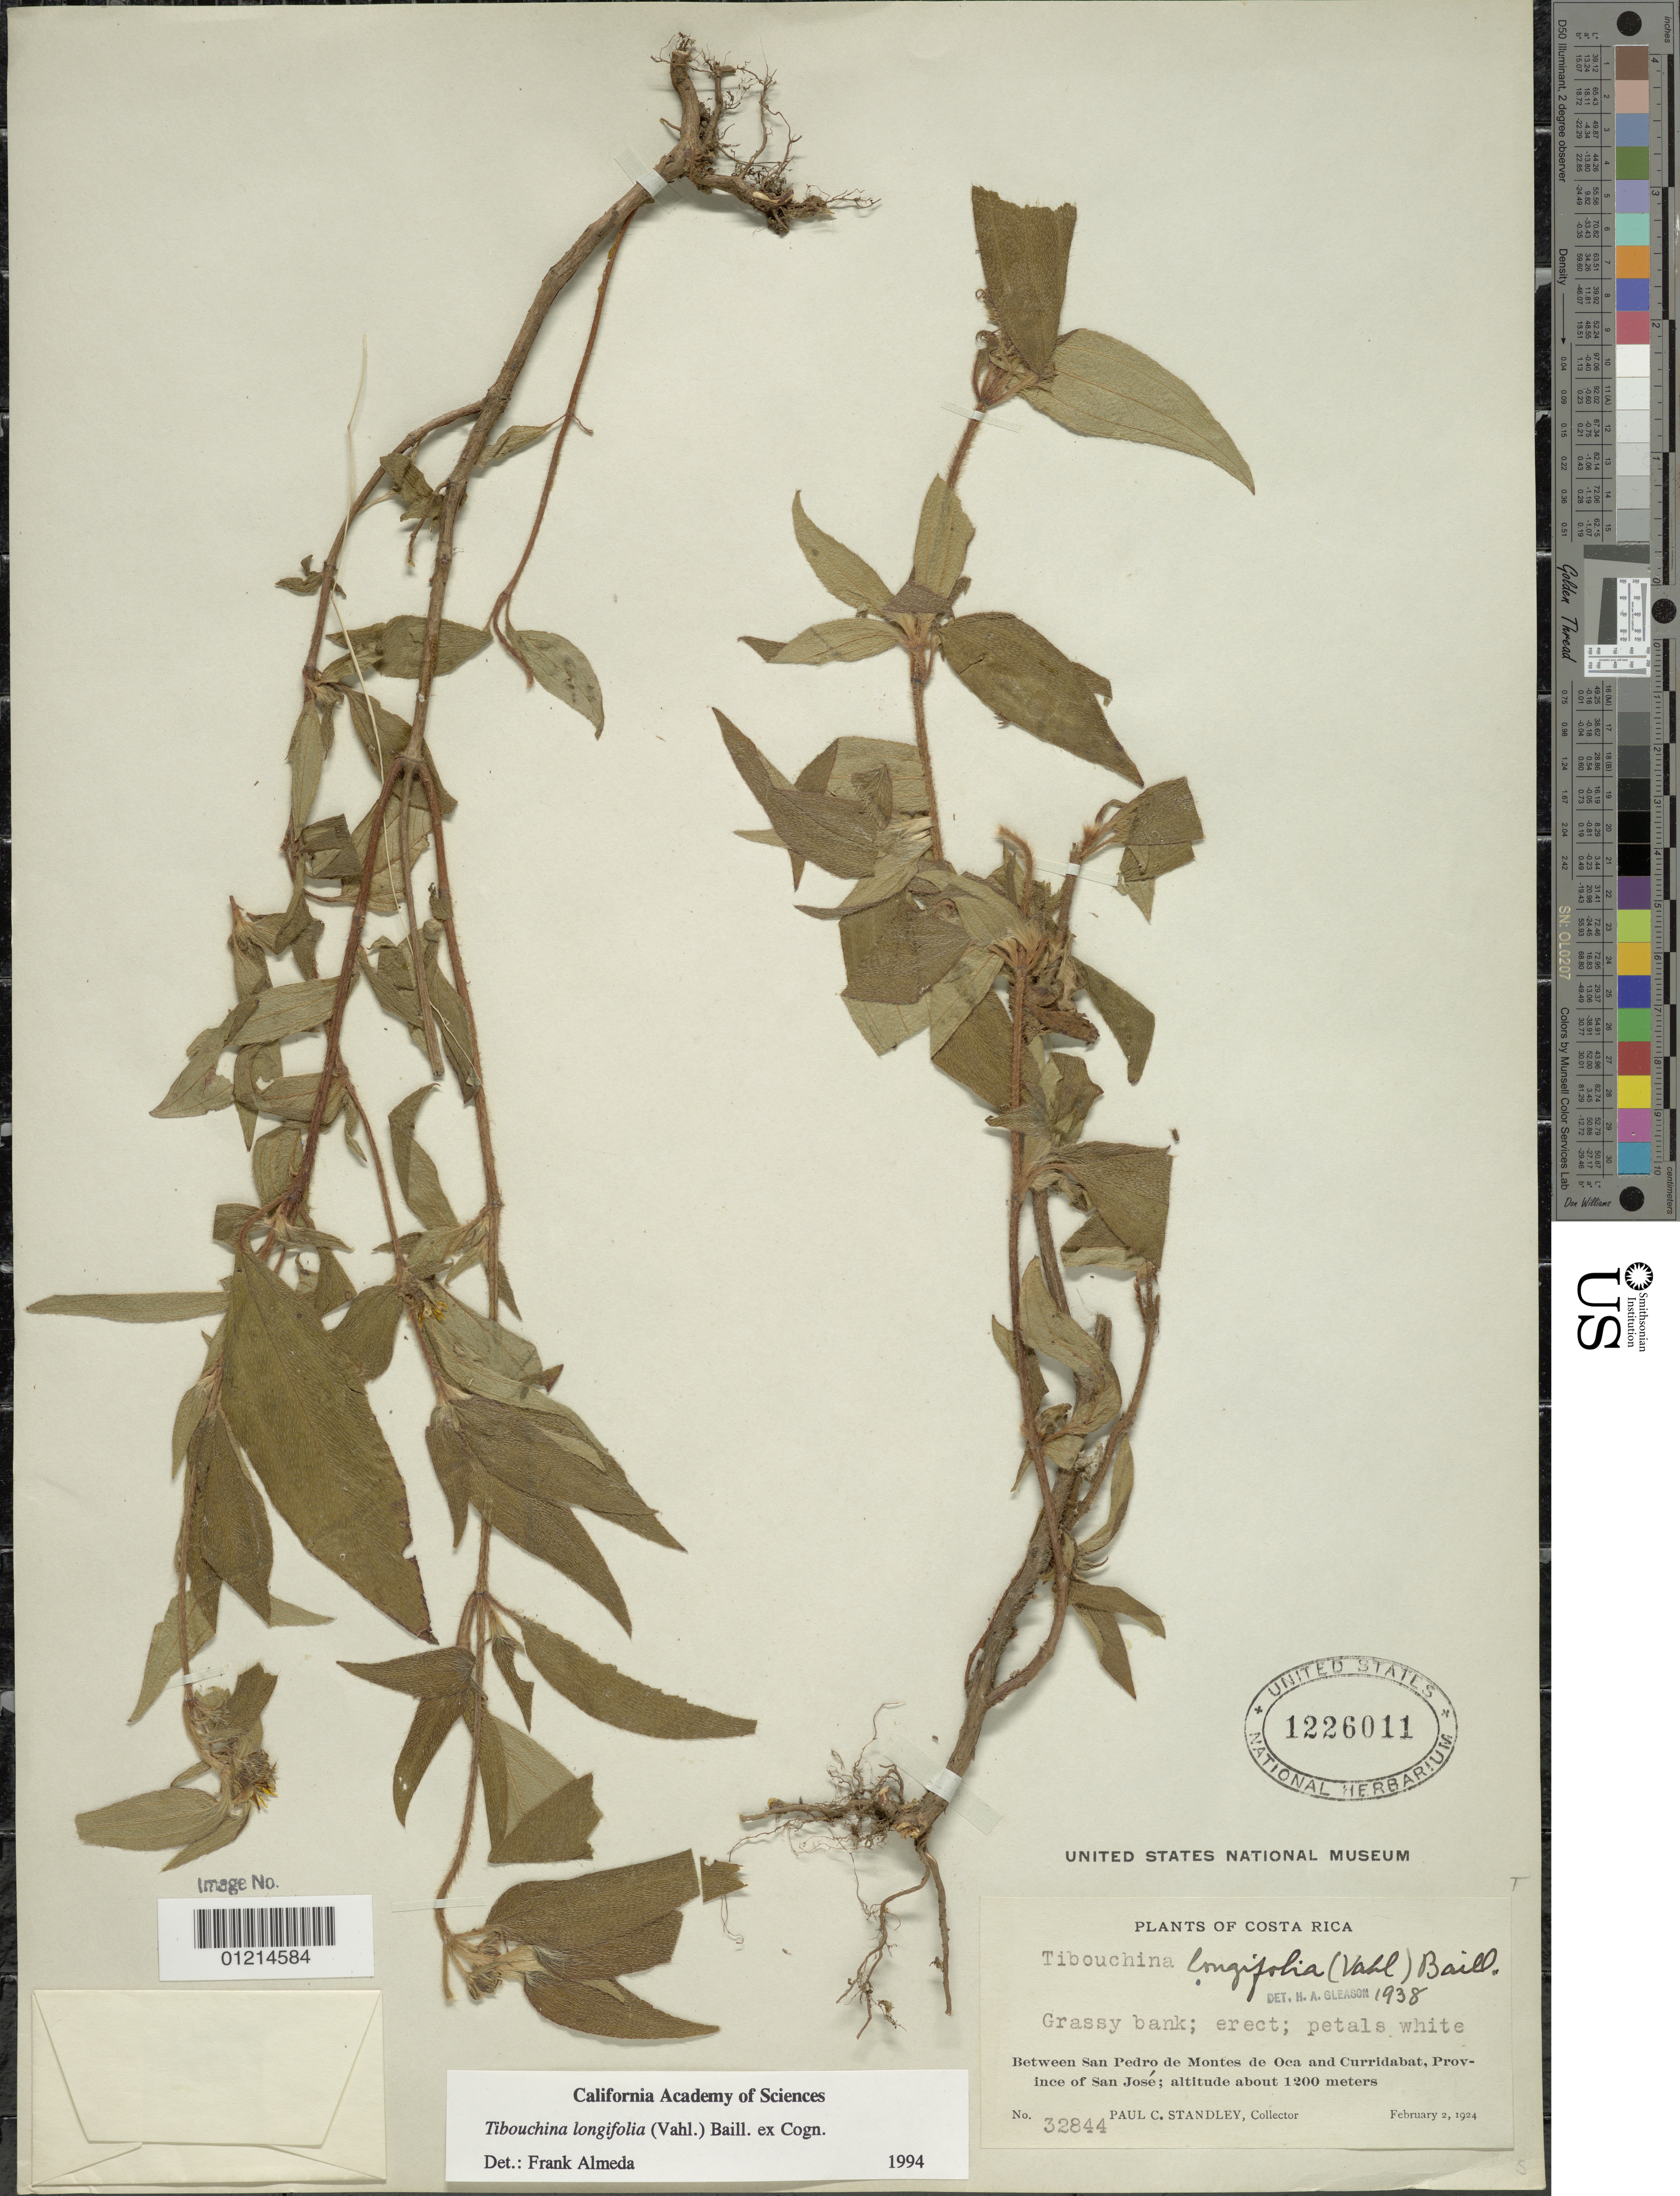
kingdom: Plantae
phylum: Tracheophyta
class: Magnoliopsida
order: Myrtales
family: Melastomataceae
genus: Chaetogastra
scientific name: Chaetogastra longifolia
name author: (Vahl) DC.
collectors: P. C. Standley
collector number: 32844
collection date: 1924-02-02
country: Costa Rica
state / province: San Jose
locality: Between San Pedro de Montes de Oca and Curridabat.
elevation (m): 1200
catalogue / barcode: US 1226011